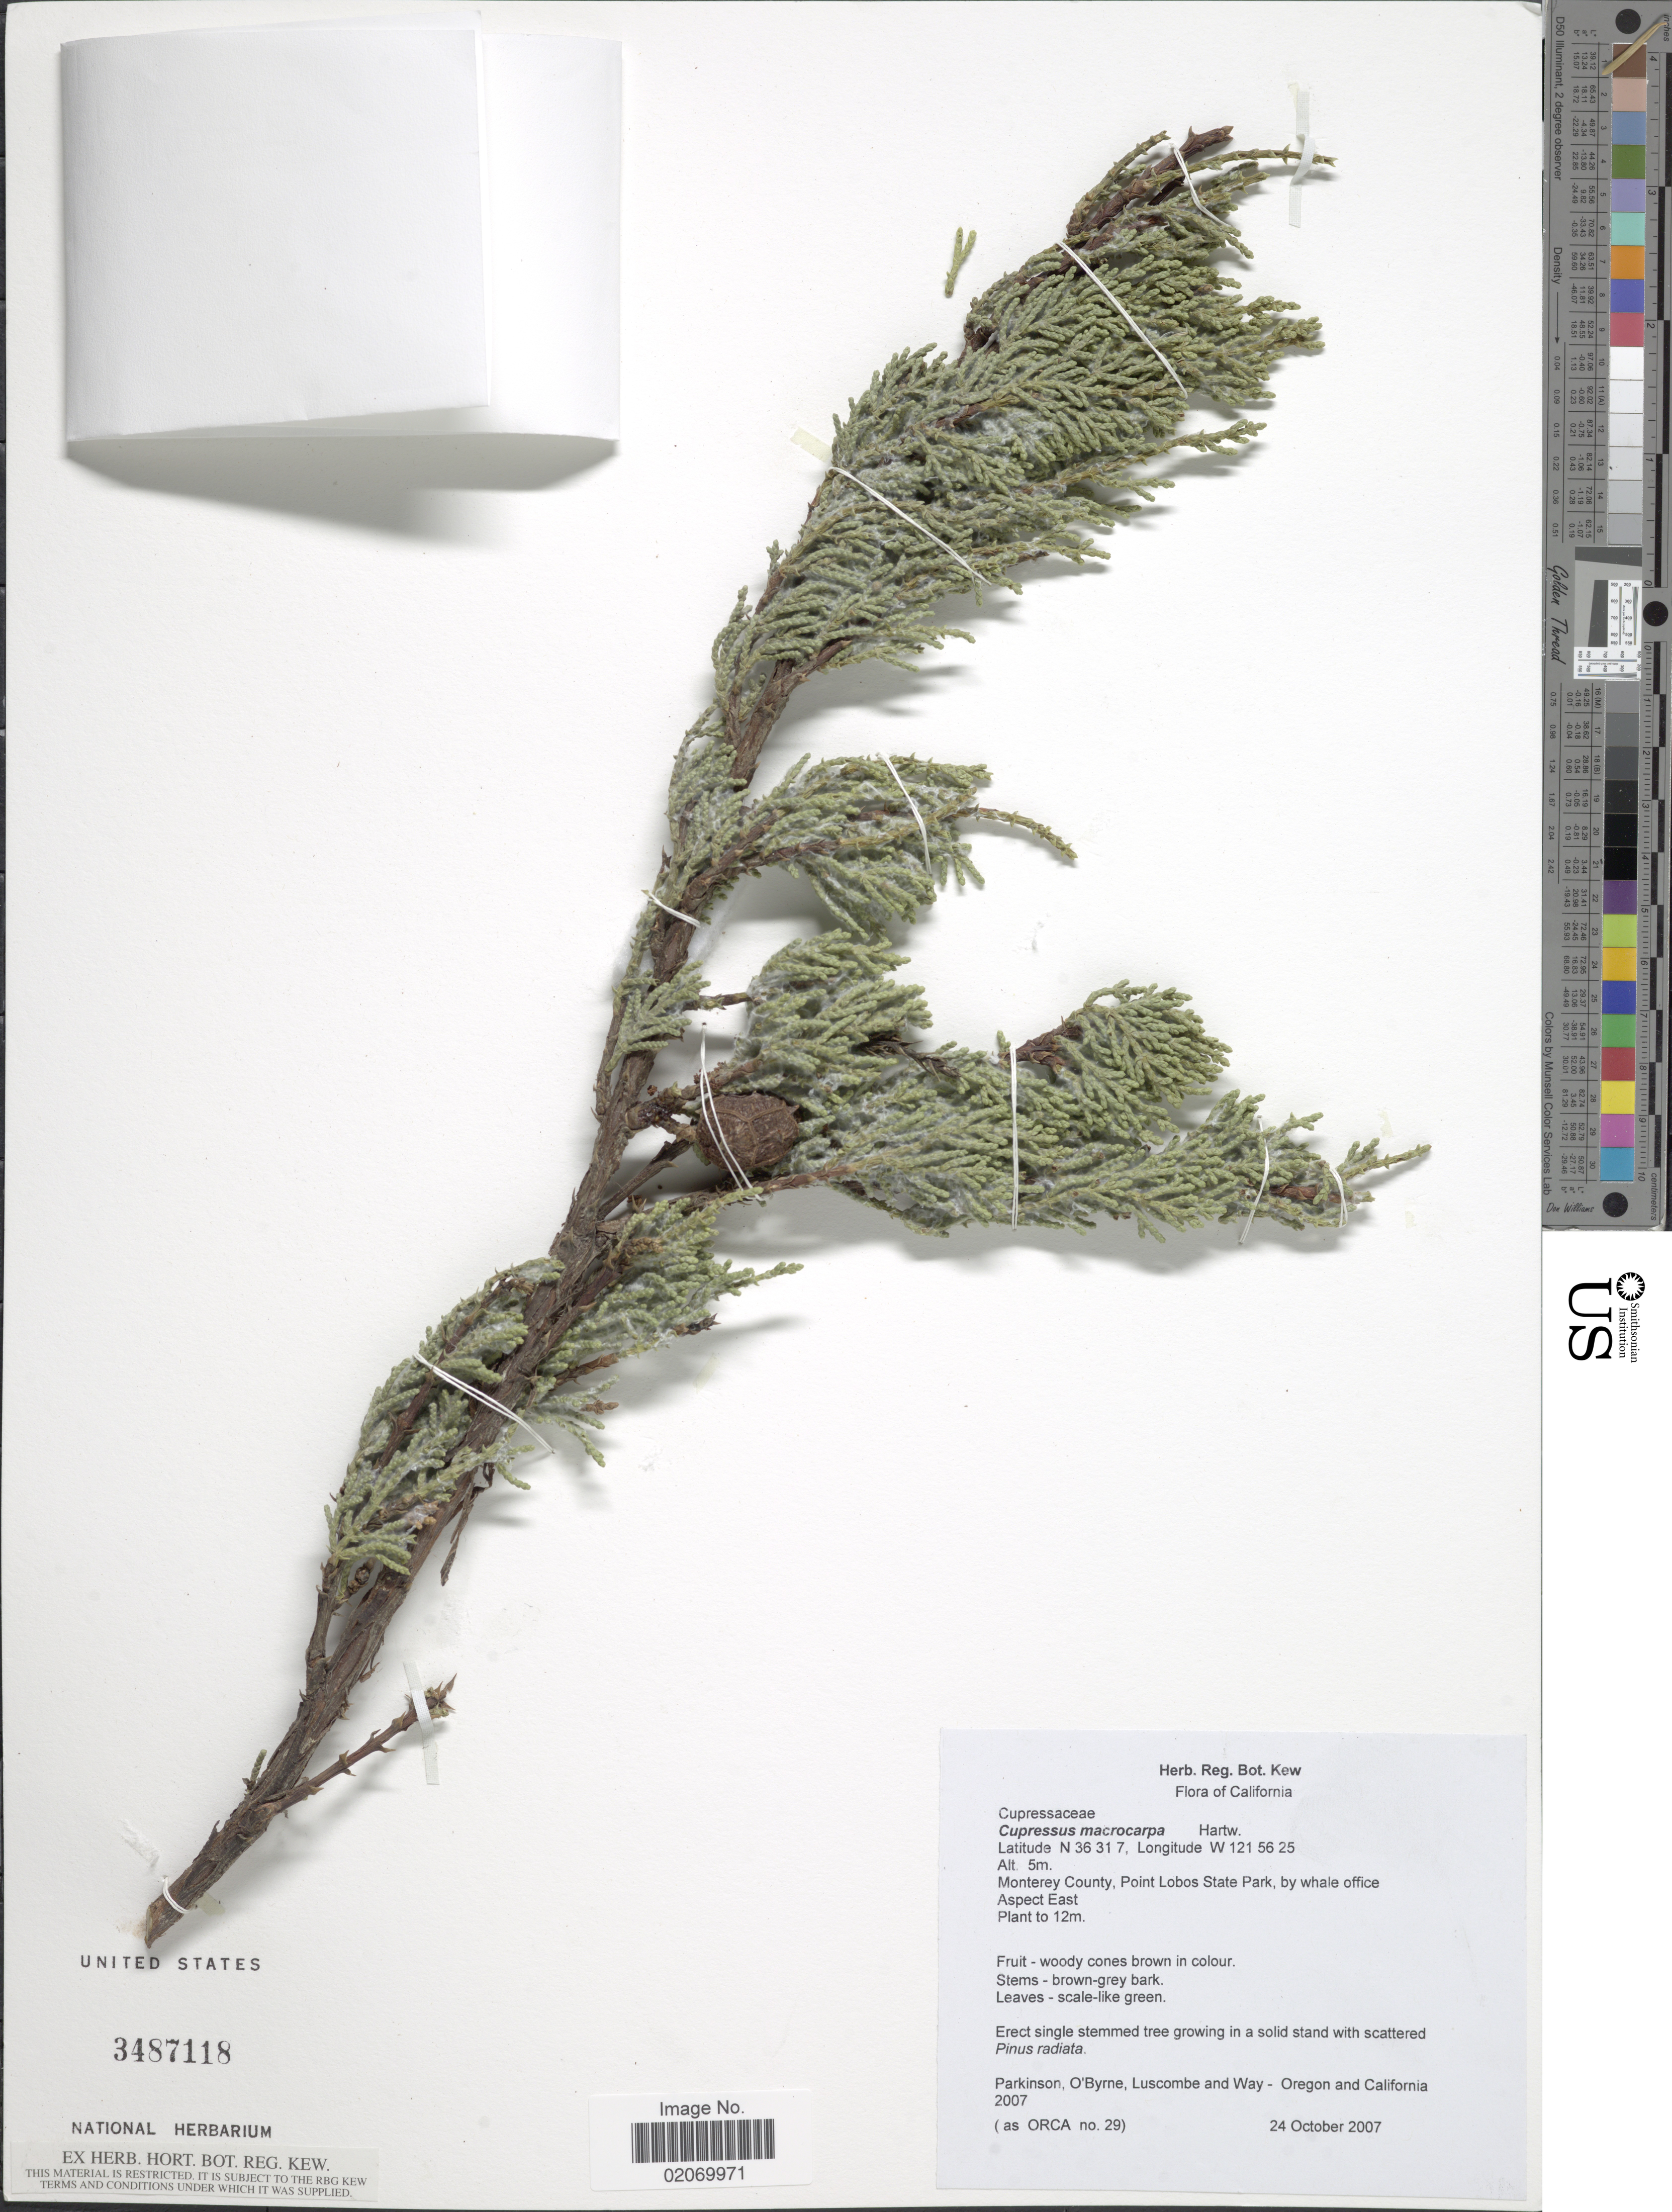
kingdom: Plantae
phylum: Tracheophyta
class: Pinopsida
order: Pinales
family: Cupressaceae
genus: Hesperocyparis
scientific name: Hesperocyparis macrocarpa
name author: (Hartw. ex Gordon) Bartel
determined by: (US) Smithsonian Institution - National Museum of Natural History - Department of Botany (UNITED STATES)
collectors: Parkinson, --, O'Byrne, Luscombe & -. Way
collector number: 29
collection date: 2007-10-24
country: United States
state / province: California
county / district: Monterey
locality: Monterey County, Point Lobos State Park, by whale office Aspect East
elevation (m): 5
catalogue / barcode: US 3487118